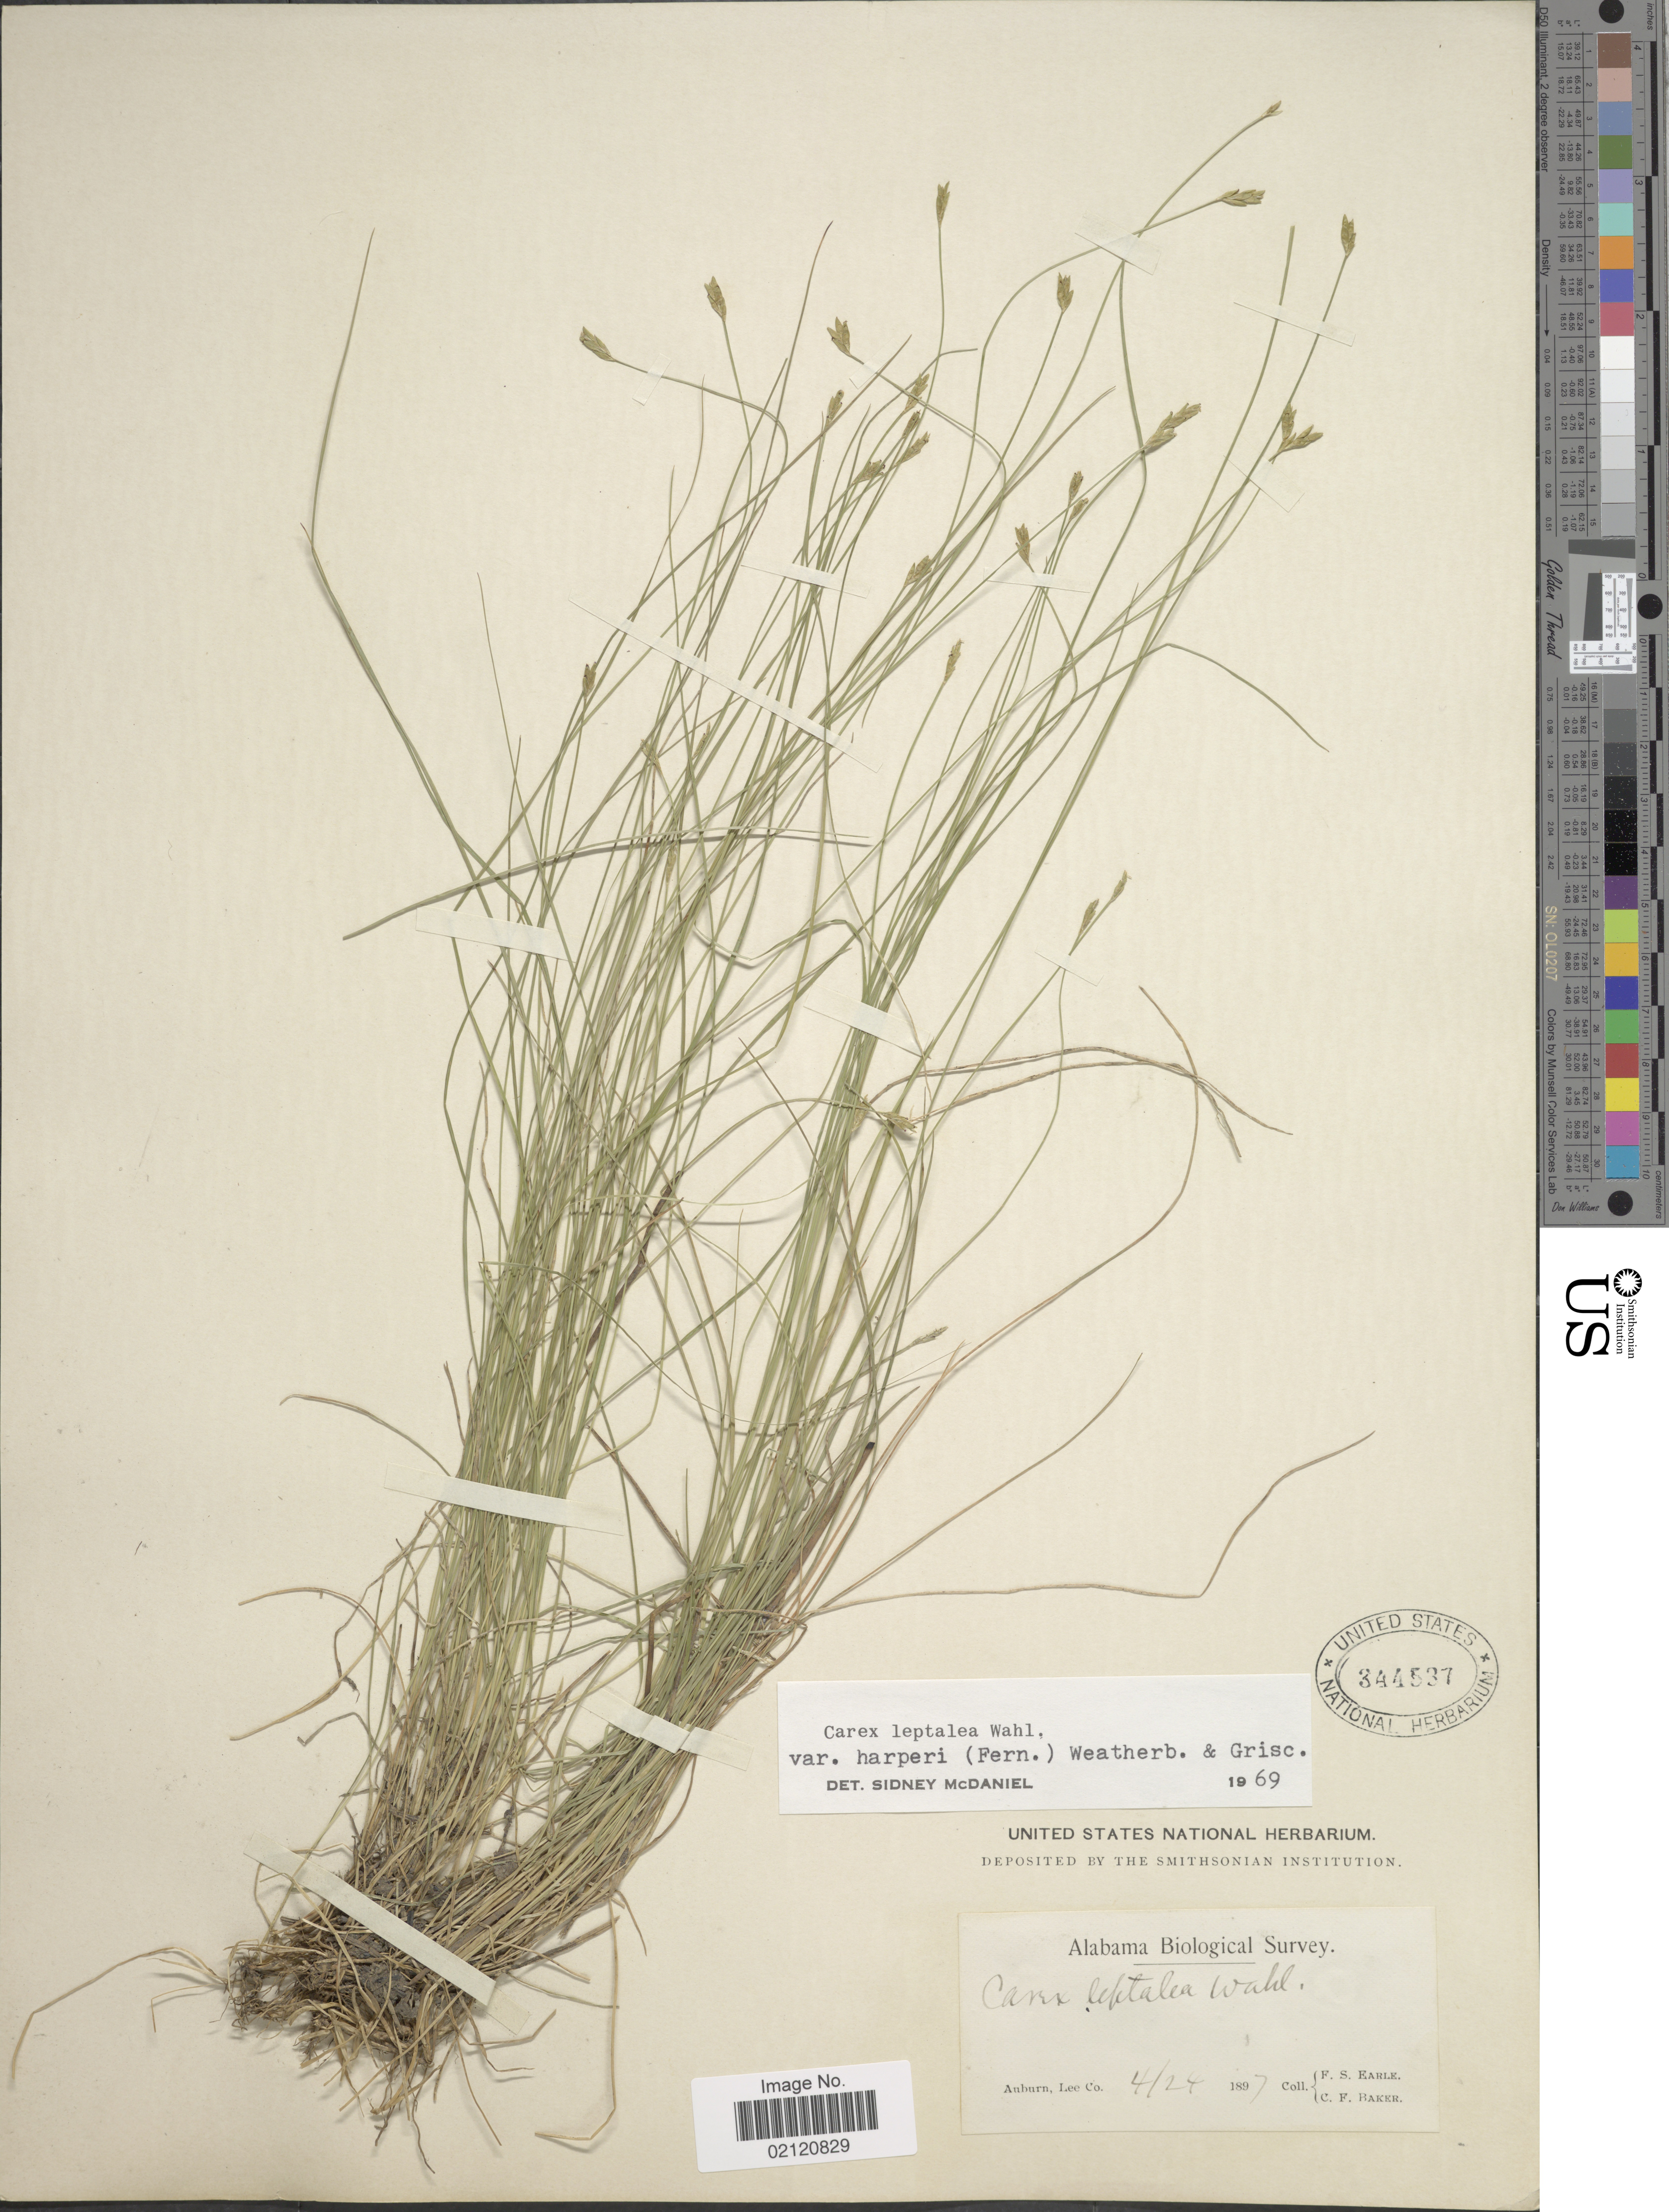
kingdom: Plantae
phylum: Tracheophyta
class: Liliopsida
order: Poales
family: Cyperaceae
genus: Carex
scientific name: Carex leptalea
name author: Wahlenb.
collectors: F. S. Earle & C. F. Baker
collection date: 1897-04-24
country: United States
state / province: Alabama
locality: Auburn. Lee Co.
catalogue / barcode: US 344537